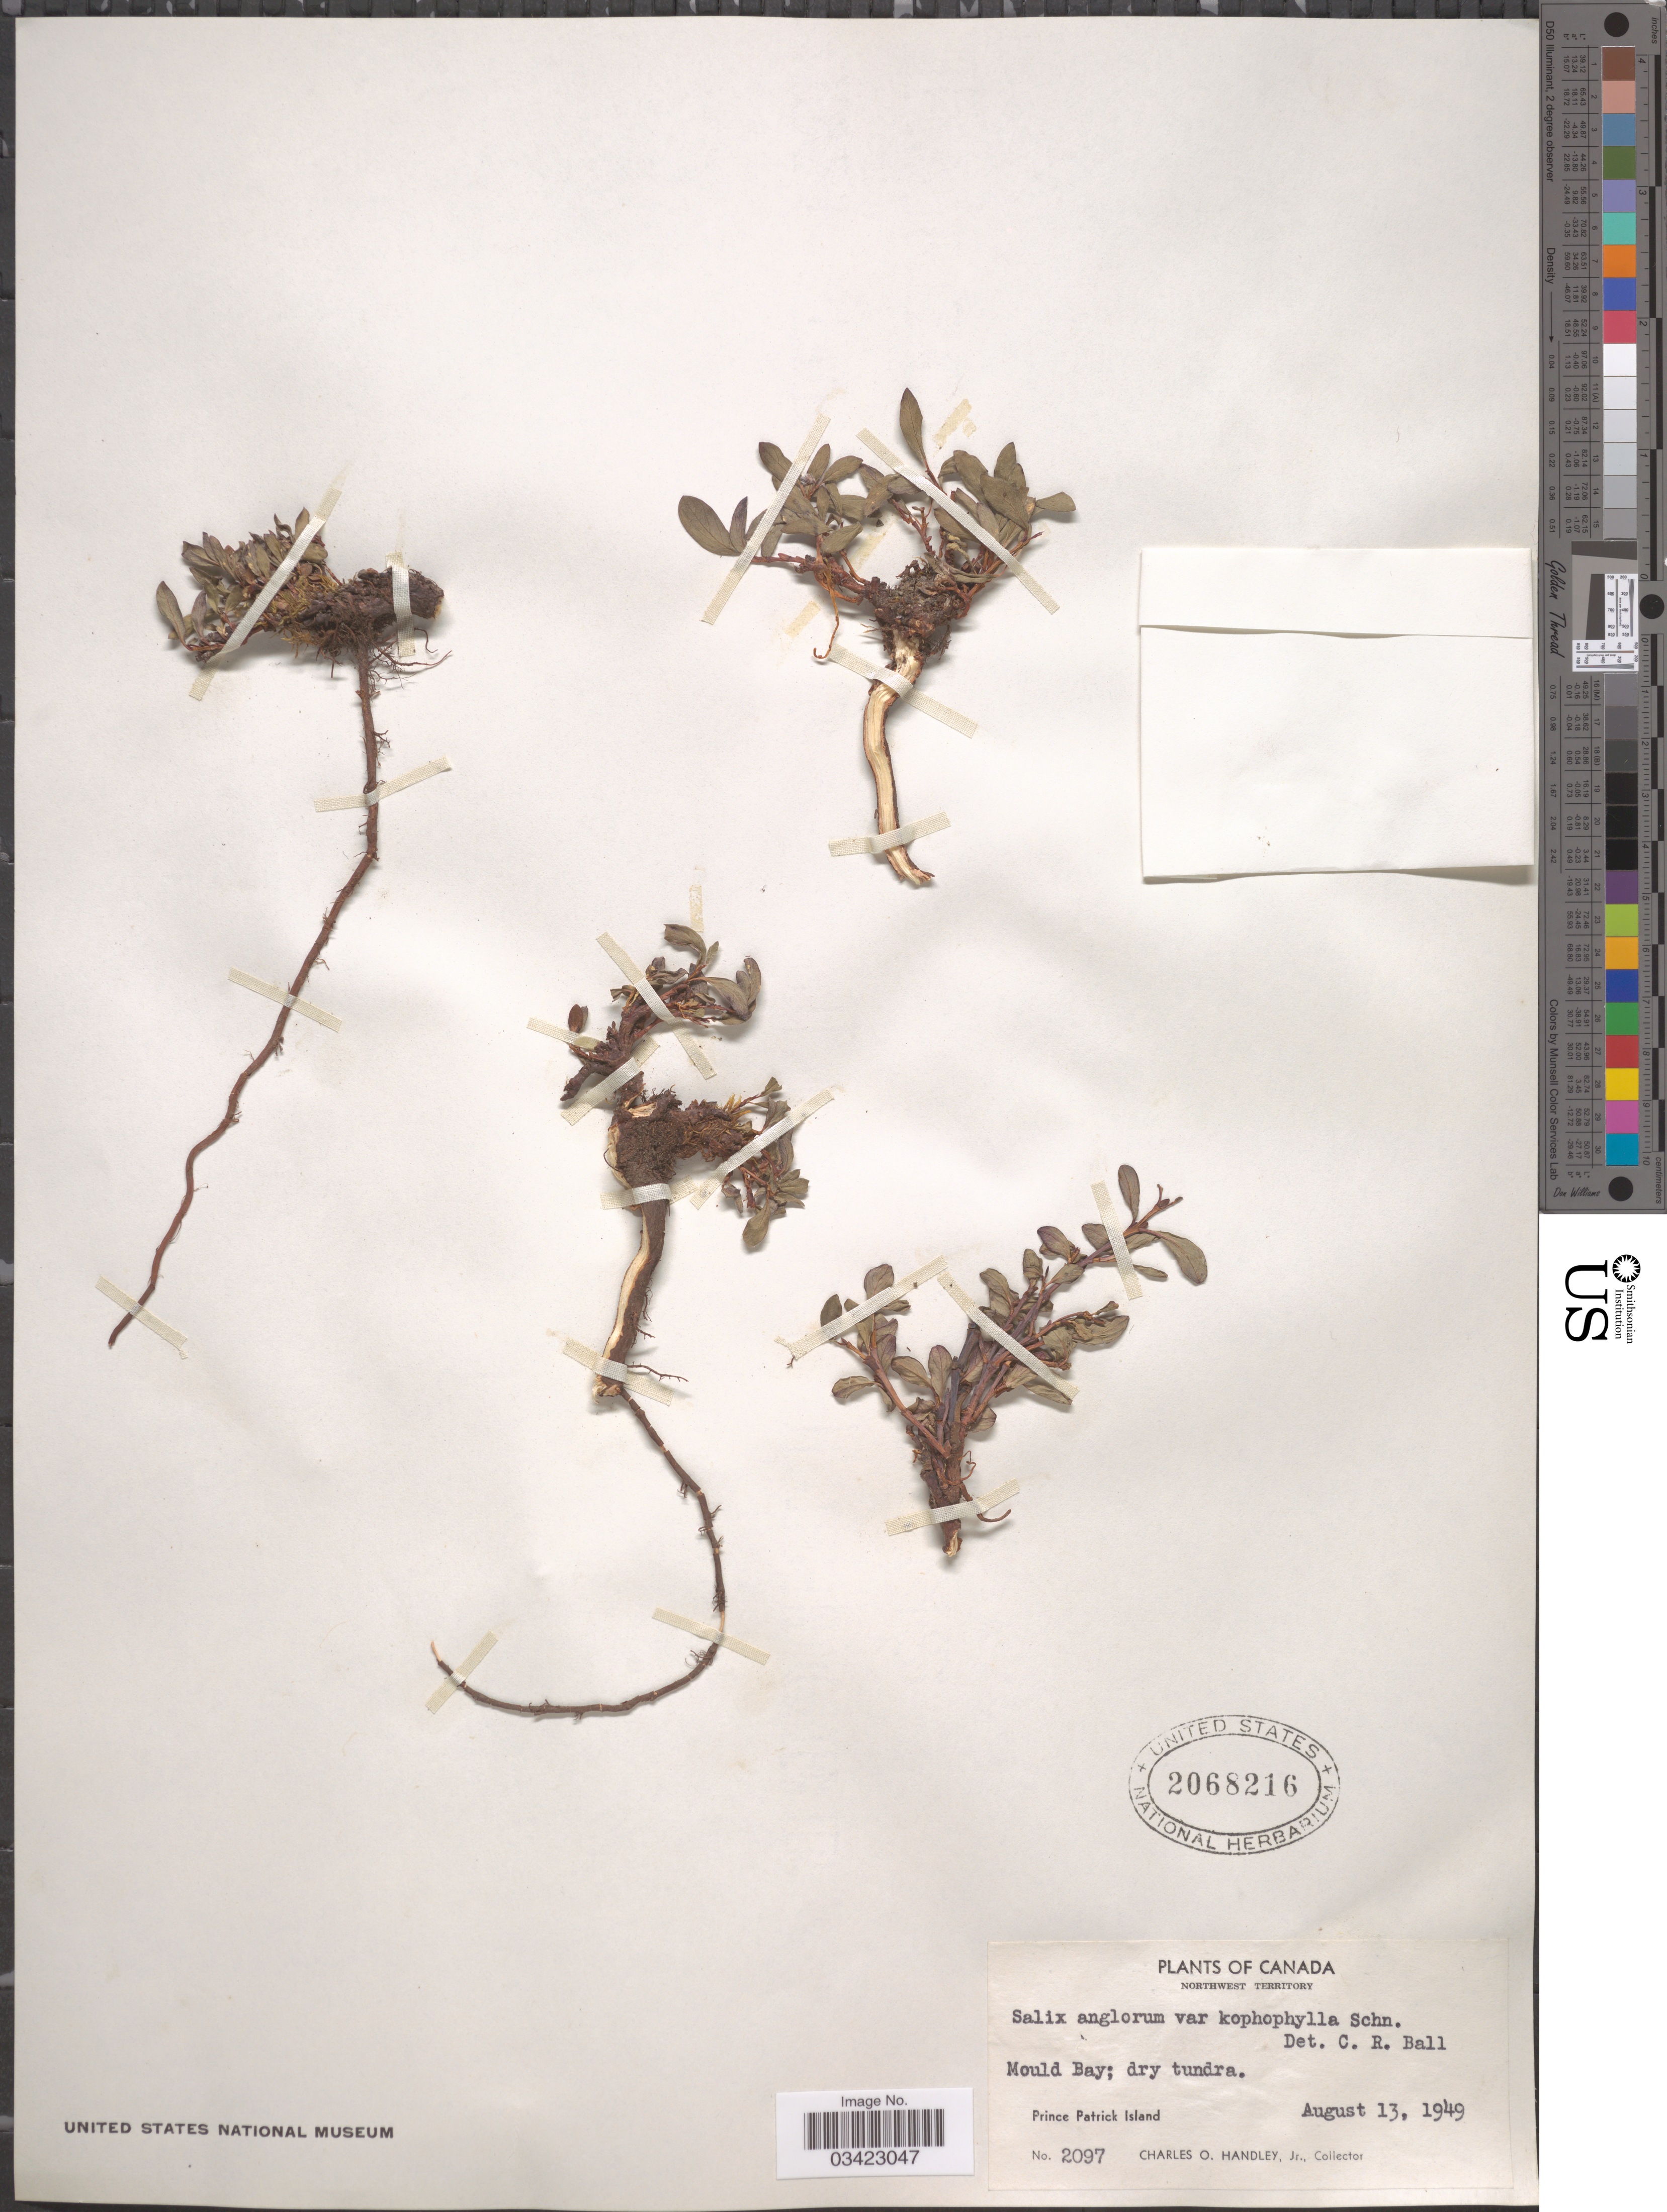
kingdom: Plantae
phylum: Tracheophyta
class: Magnoliopsida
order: Malpighiales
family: Salicaceae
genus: Salix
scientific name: Salix anglorum var. kophophylla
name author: C.K. Schneid.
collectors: C. Handley Jr.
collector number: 2097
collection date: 1949-08-13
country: Canada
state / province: Northwest Territories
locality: Northwest Territory. Mould Bay. Prince Patrick Island.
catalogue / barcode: US 2068216